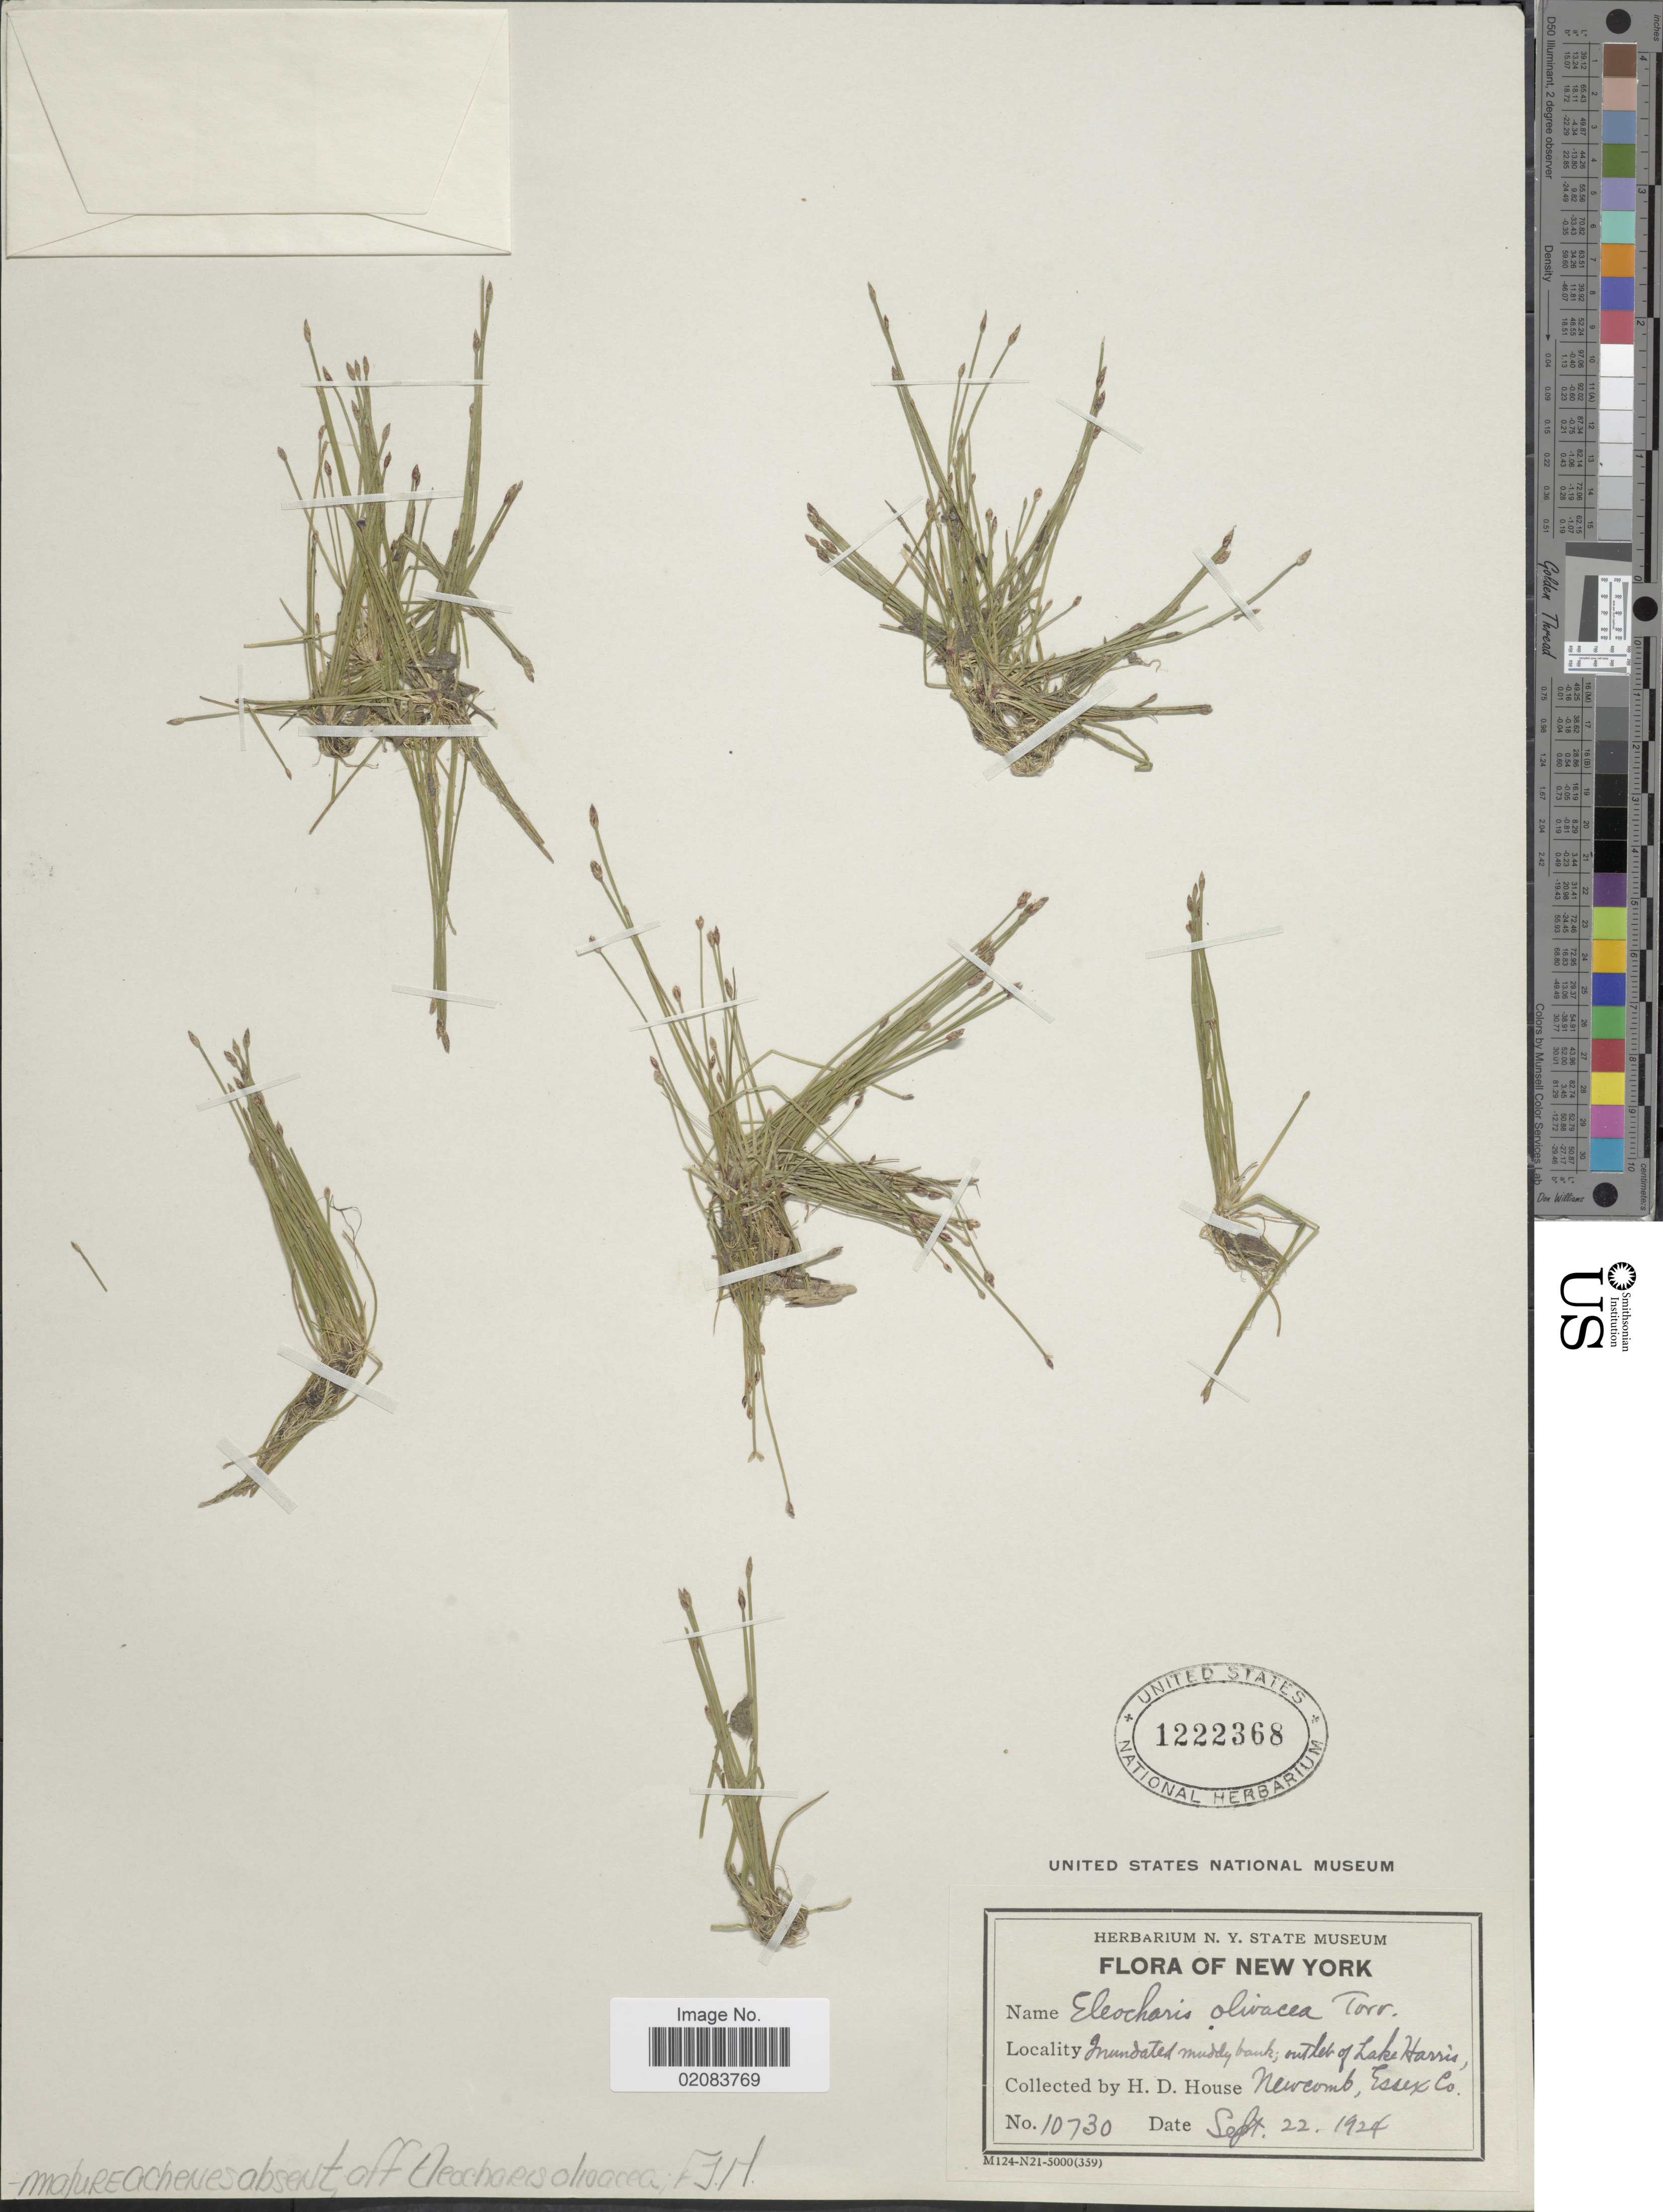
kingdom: Plantae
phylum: Tracheophyta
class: Liliopsida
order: Poales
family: Cyperaceae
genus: Eleocharis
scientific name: Eleocharis olivacea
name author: Torr.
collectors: H. D. House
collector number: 10730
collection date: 1924-09-22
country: United States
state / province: New York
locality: Inundated muddy bank, outlet of Lake Harris, Newcomb, Essex Co.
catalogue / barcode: US 1222368